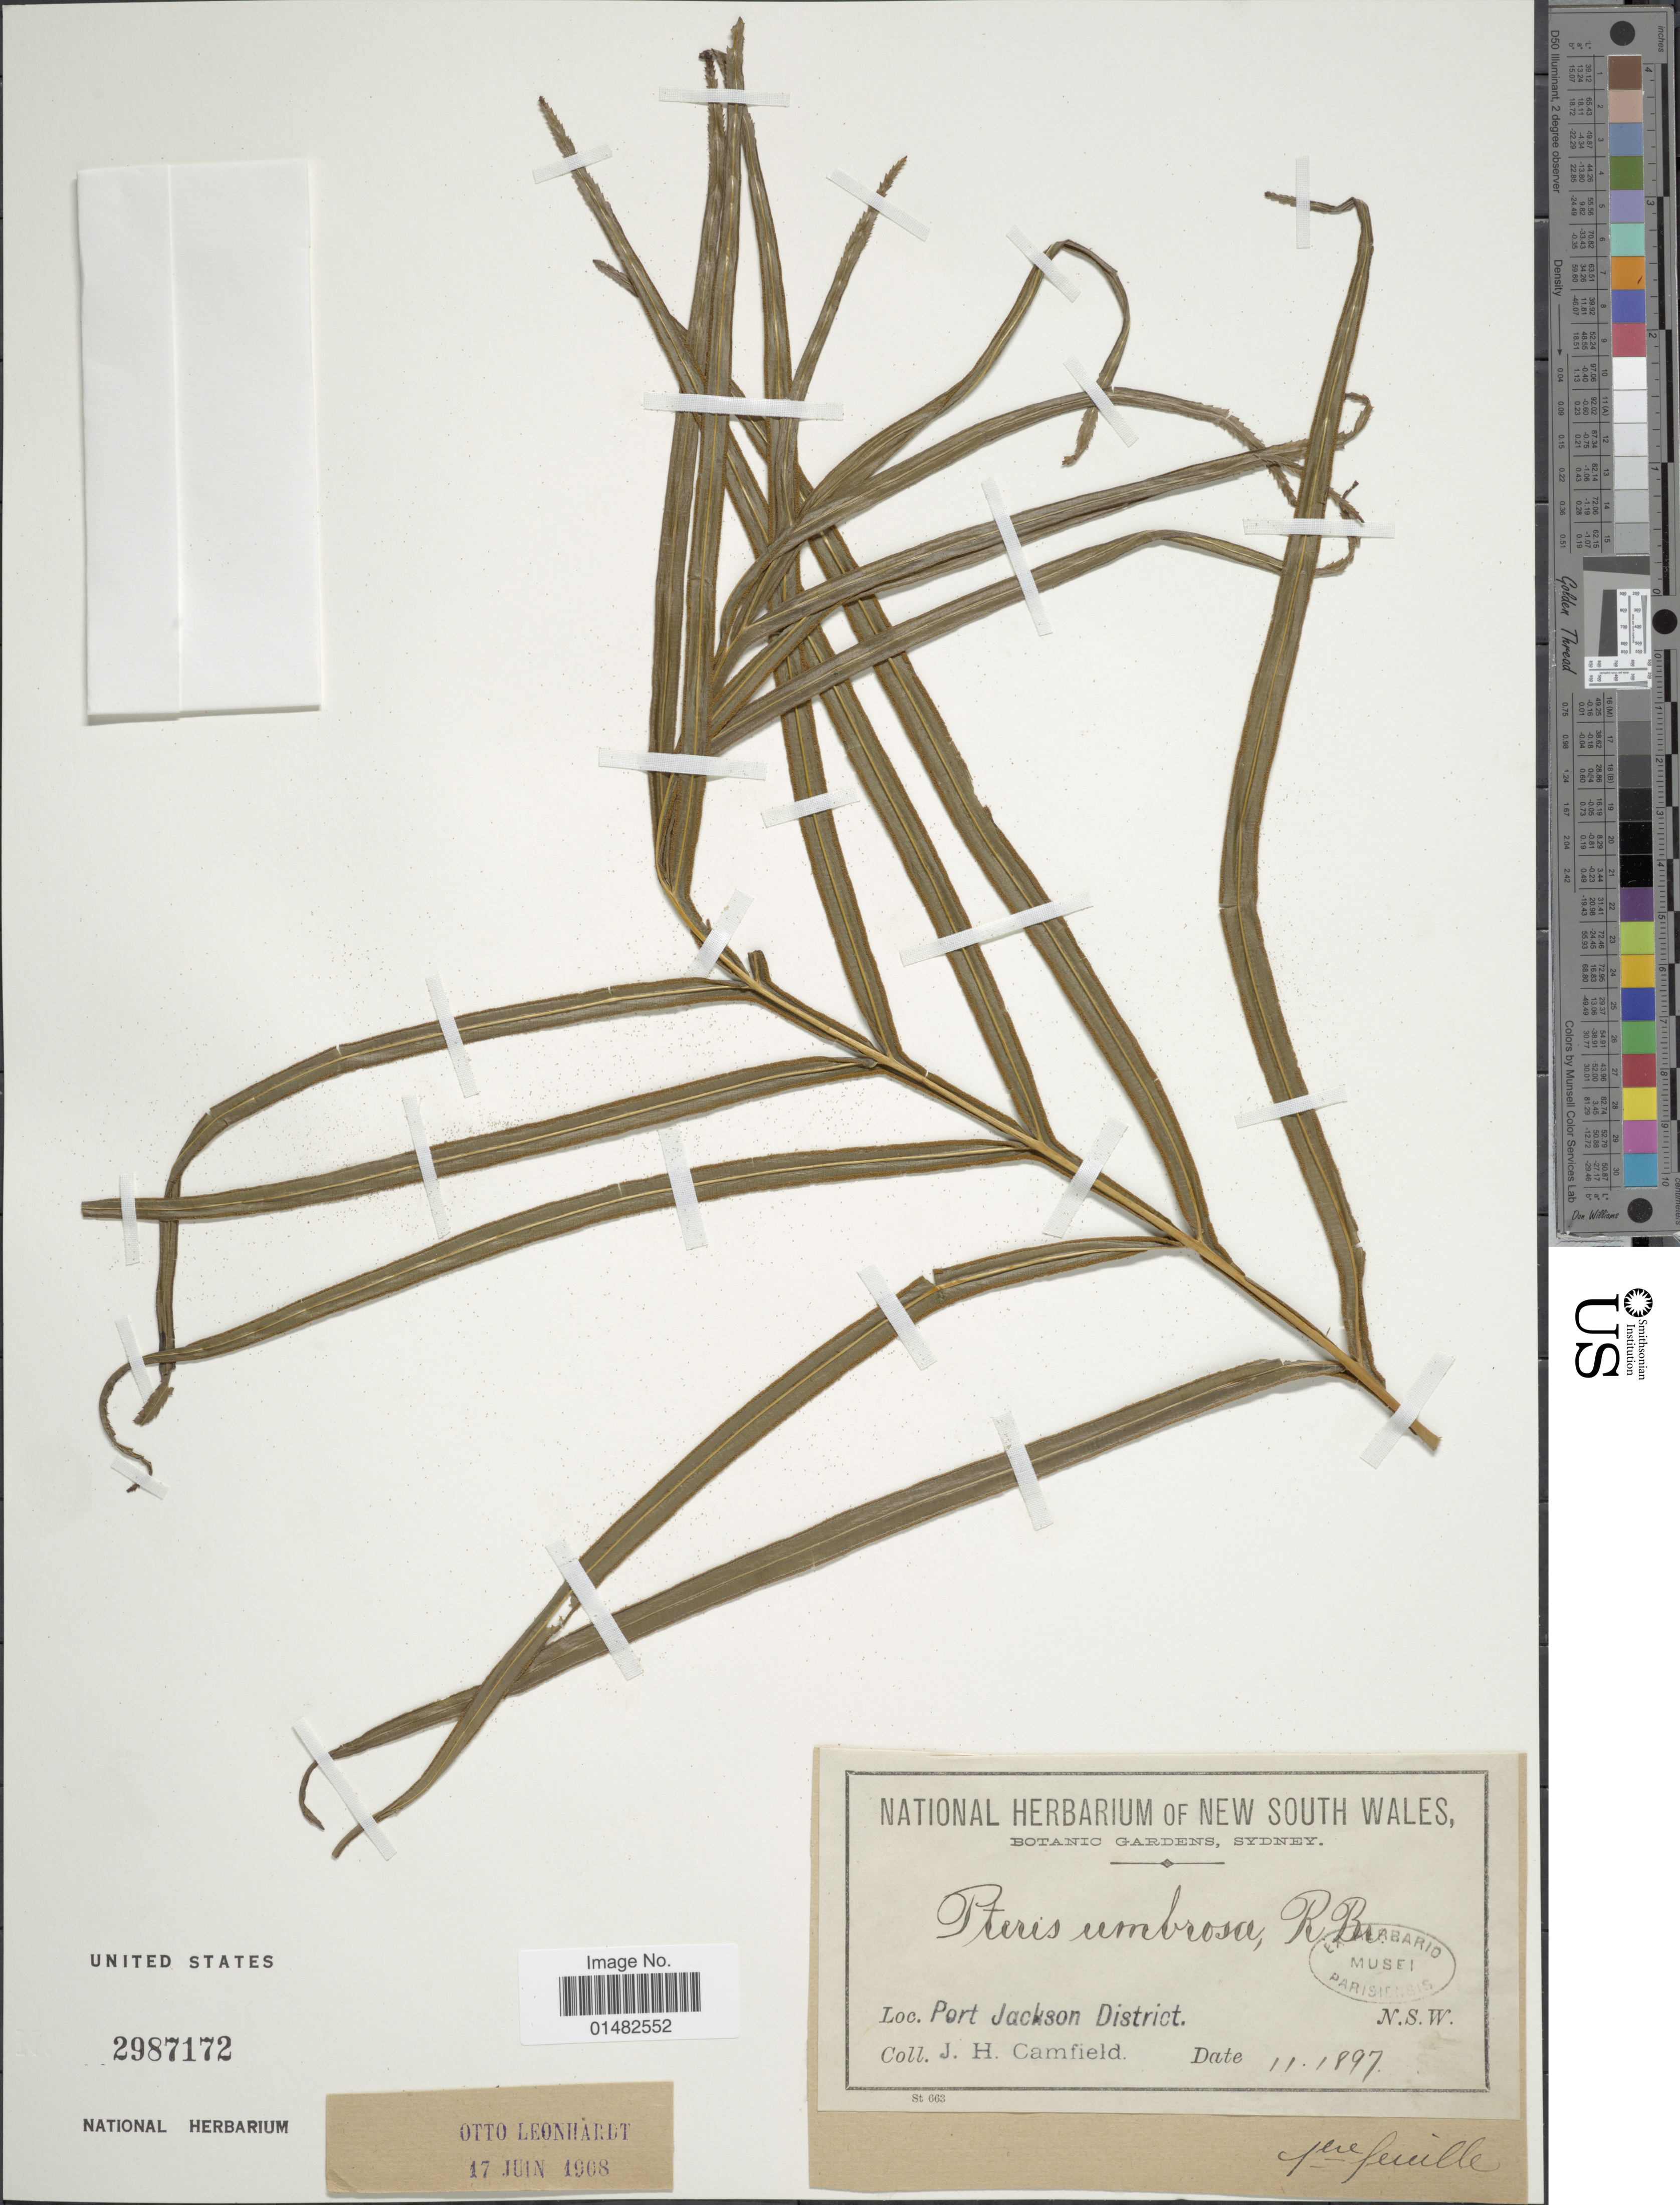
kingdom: Plantae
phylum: Tracheophyta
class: Polypodiopsida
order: Polypodiales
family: Pteridaceae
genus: Pteris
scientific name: Pteris umbrosa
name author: R. Br.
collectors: J. Camfield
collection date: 1897-11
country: Australia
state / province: New South Wales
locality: Port Jackson District, N.S.W.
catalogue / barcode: US 2987172